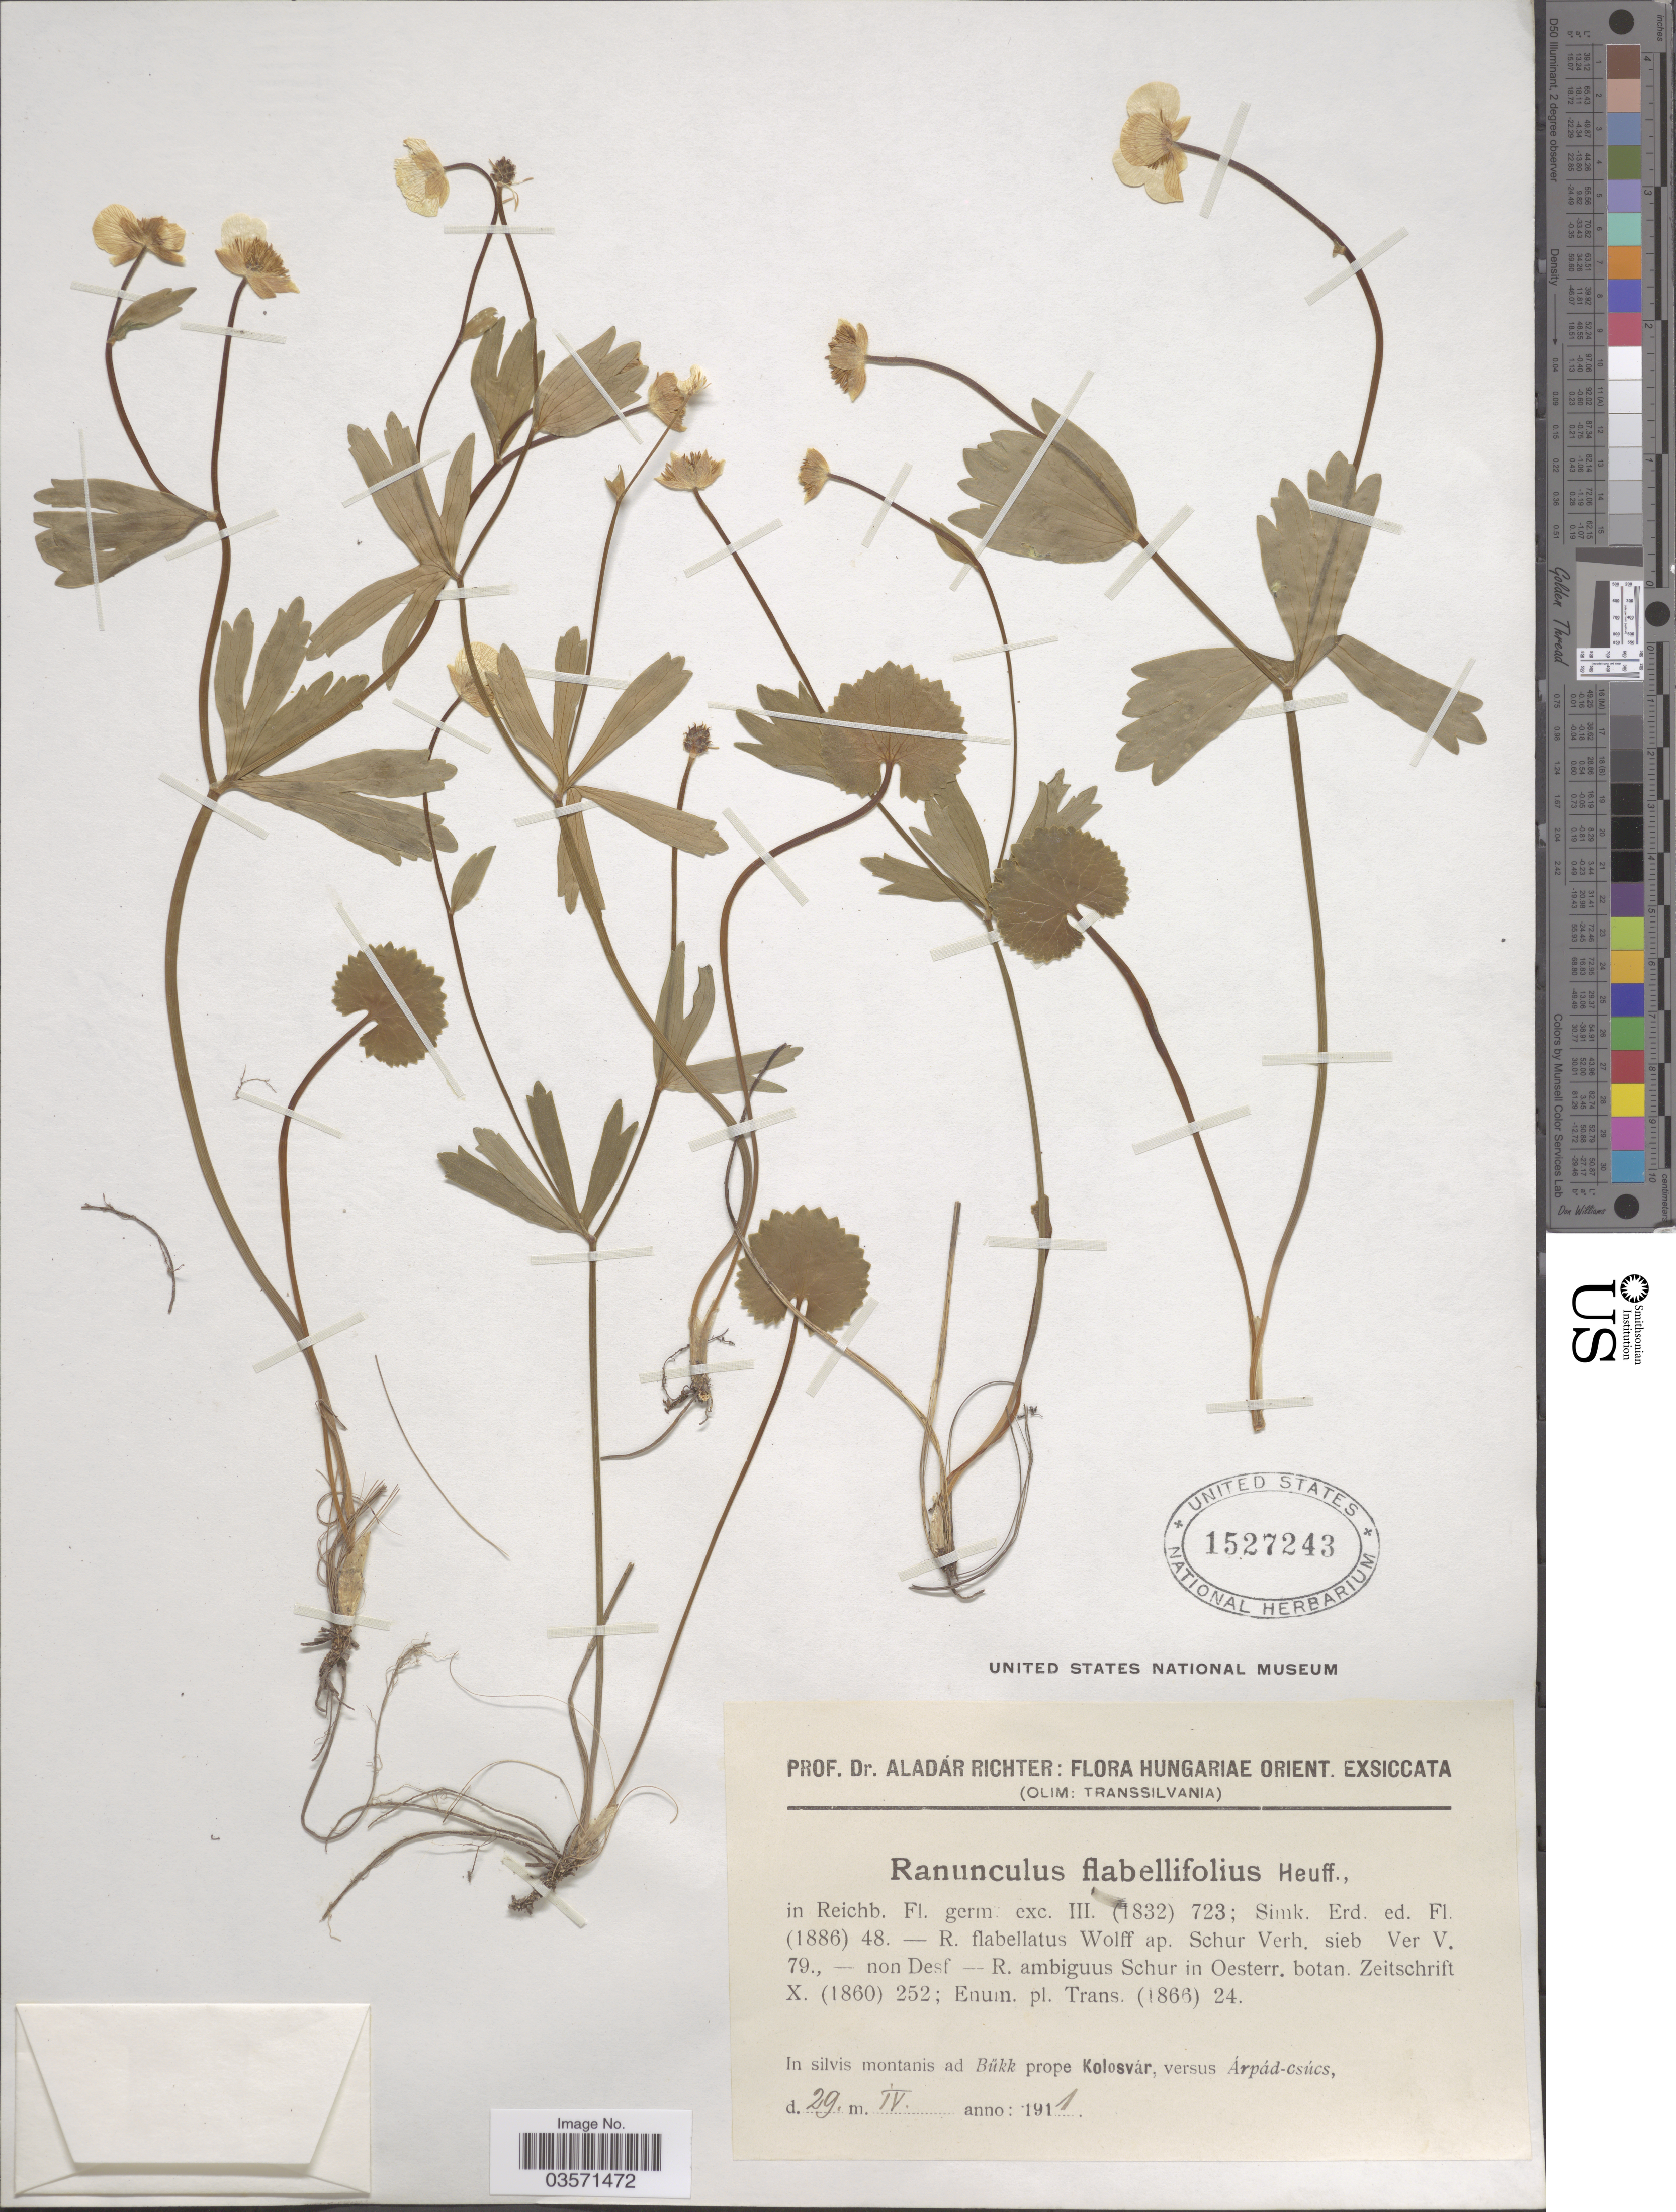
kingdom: Plantae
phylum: Tracheophyta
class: Magnoliopsida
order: Ranunculales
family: Ranunculaceae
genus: Ranunculus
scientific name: Ranunculus flabellaris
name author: Raf.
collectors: A. Richter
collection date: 1911-04-29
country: Romania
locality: Hungariae Orientalis (Olim: Transsilvania). In silvis montanis Bükk prope Kolosvár versus Árpád-csúcs.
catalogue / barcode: US 1527243